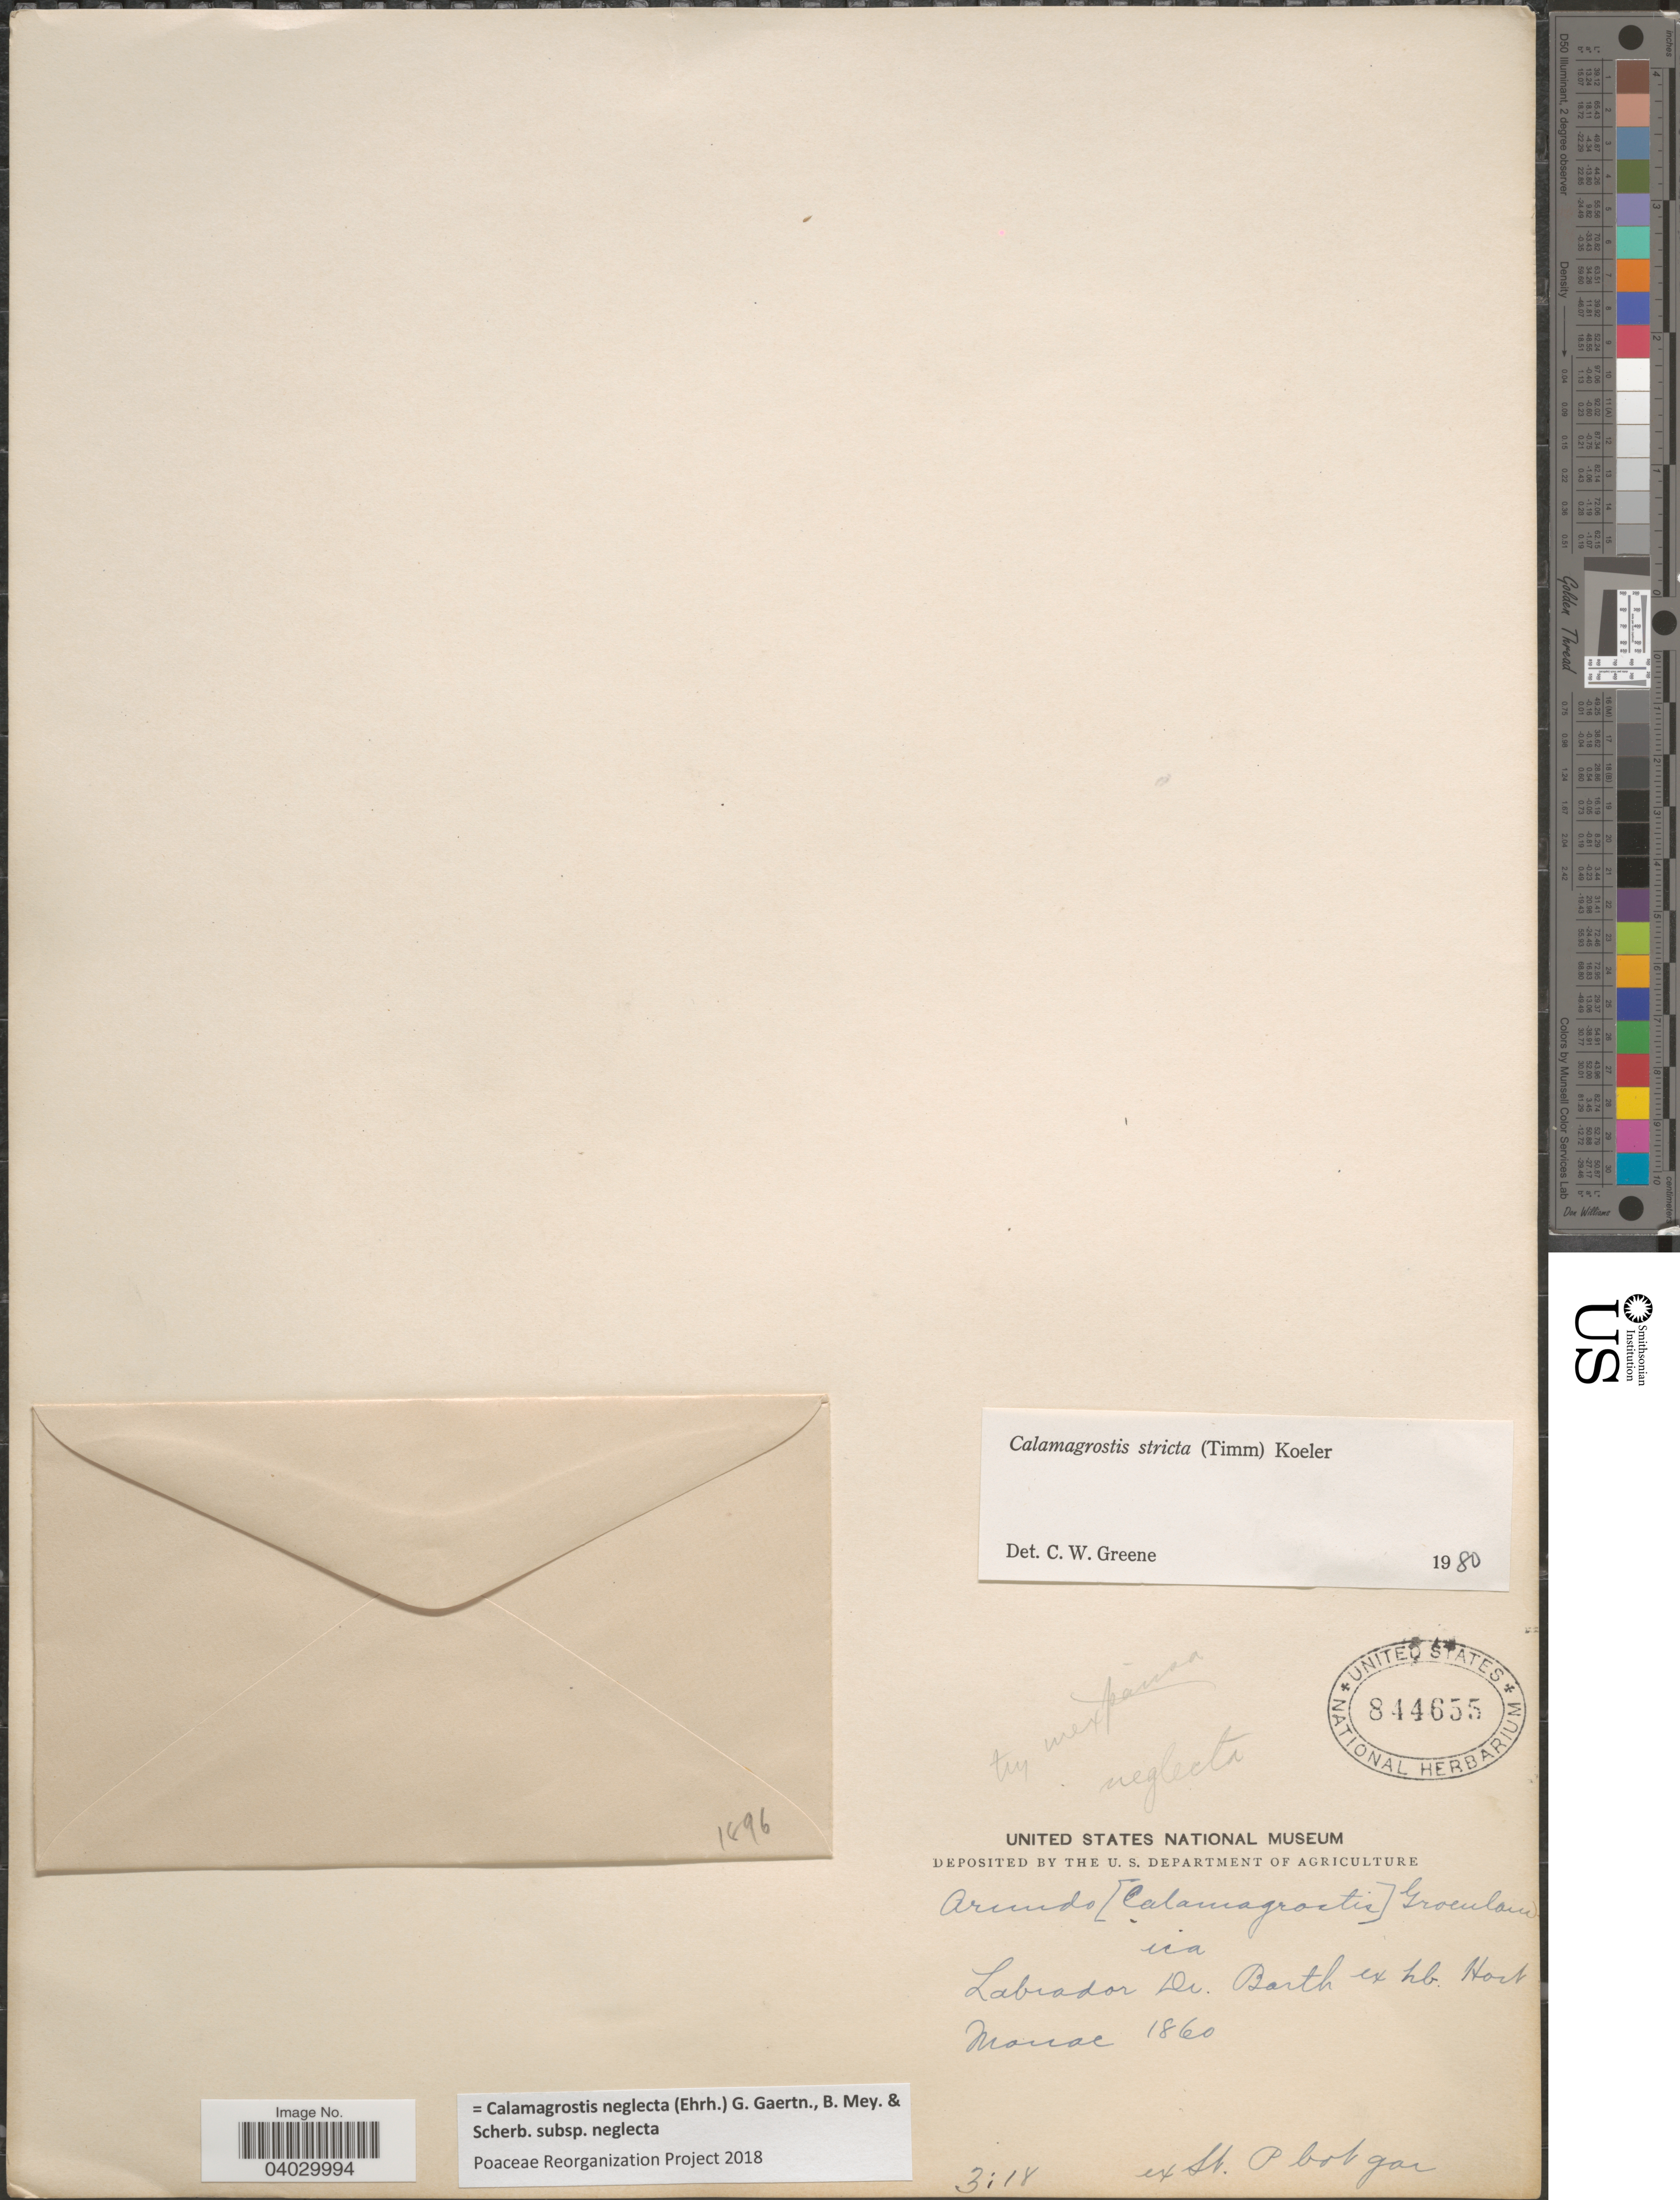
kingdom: Plantae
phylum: Tracheophyta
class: Liliopsida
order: Poales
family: Poaceae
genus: Calamagrostis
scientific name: Calamagrostis neglecta subsp. neglecta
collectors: Barth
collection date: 1860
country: Canada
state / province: Newfoundland and Labrador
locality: Labrador Dr. Barth.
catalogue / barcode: US 844655